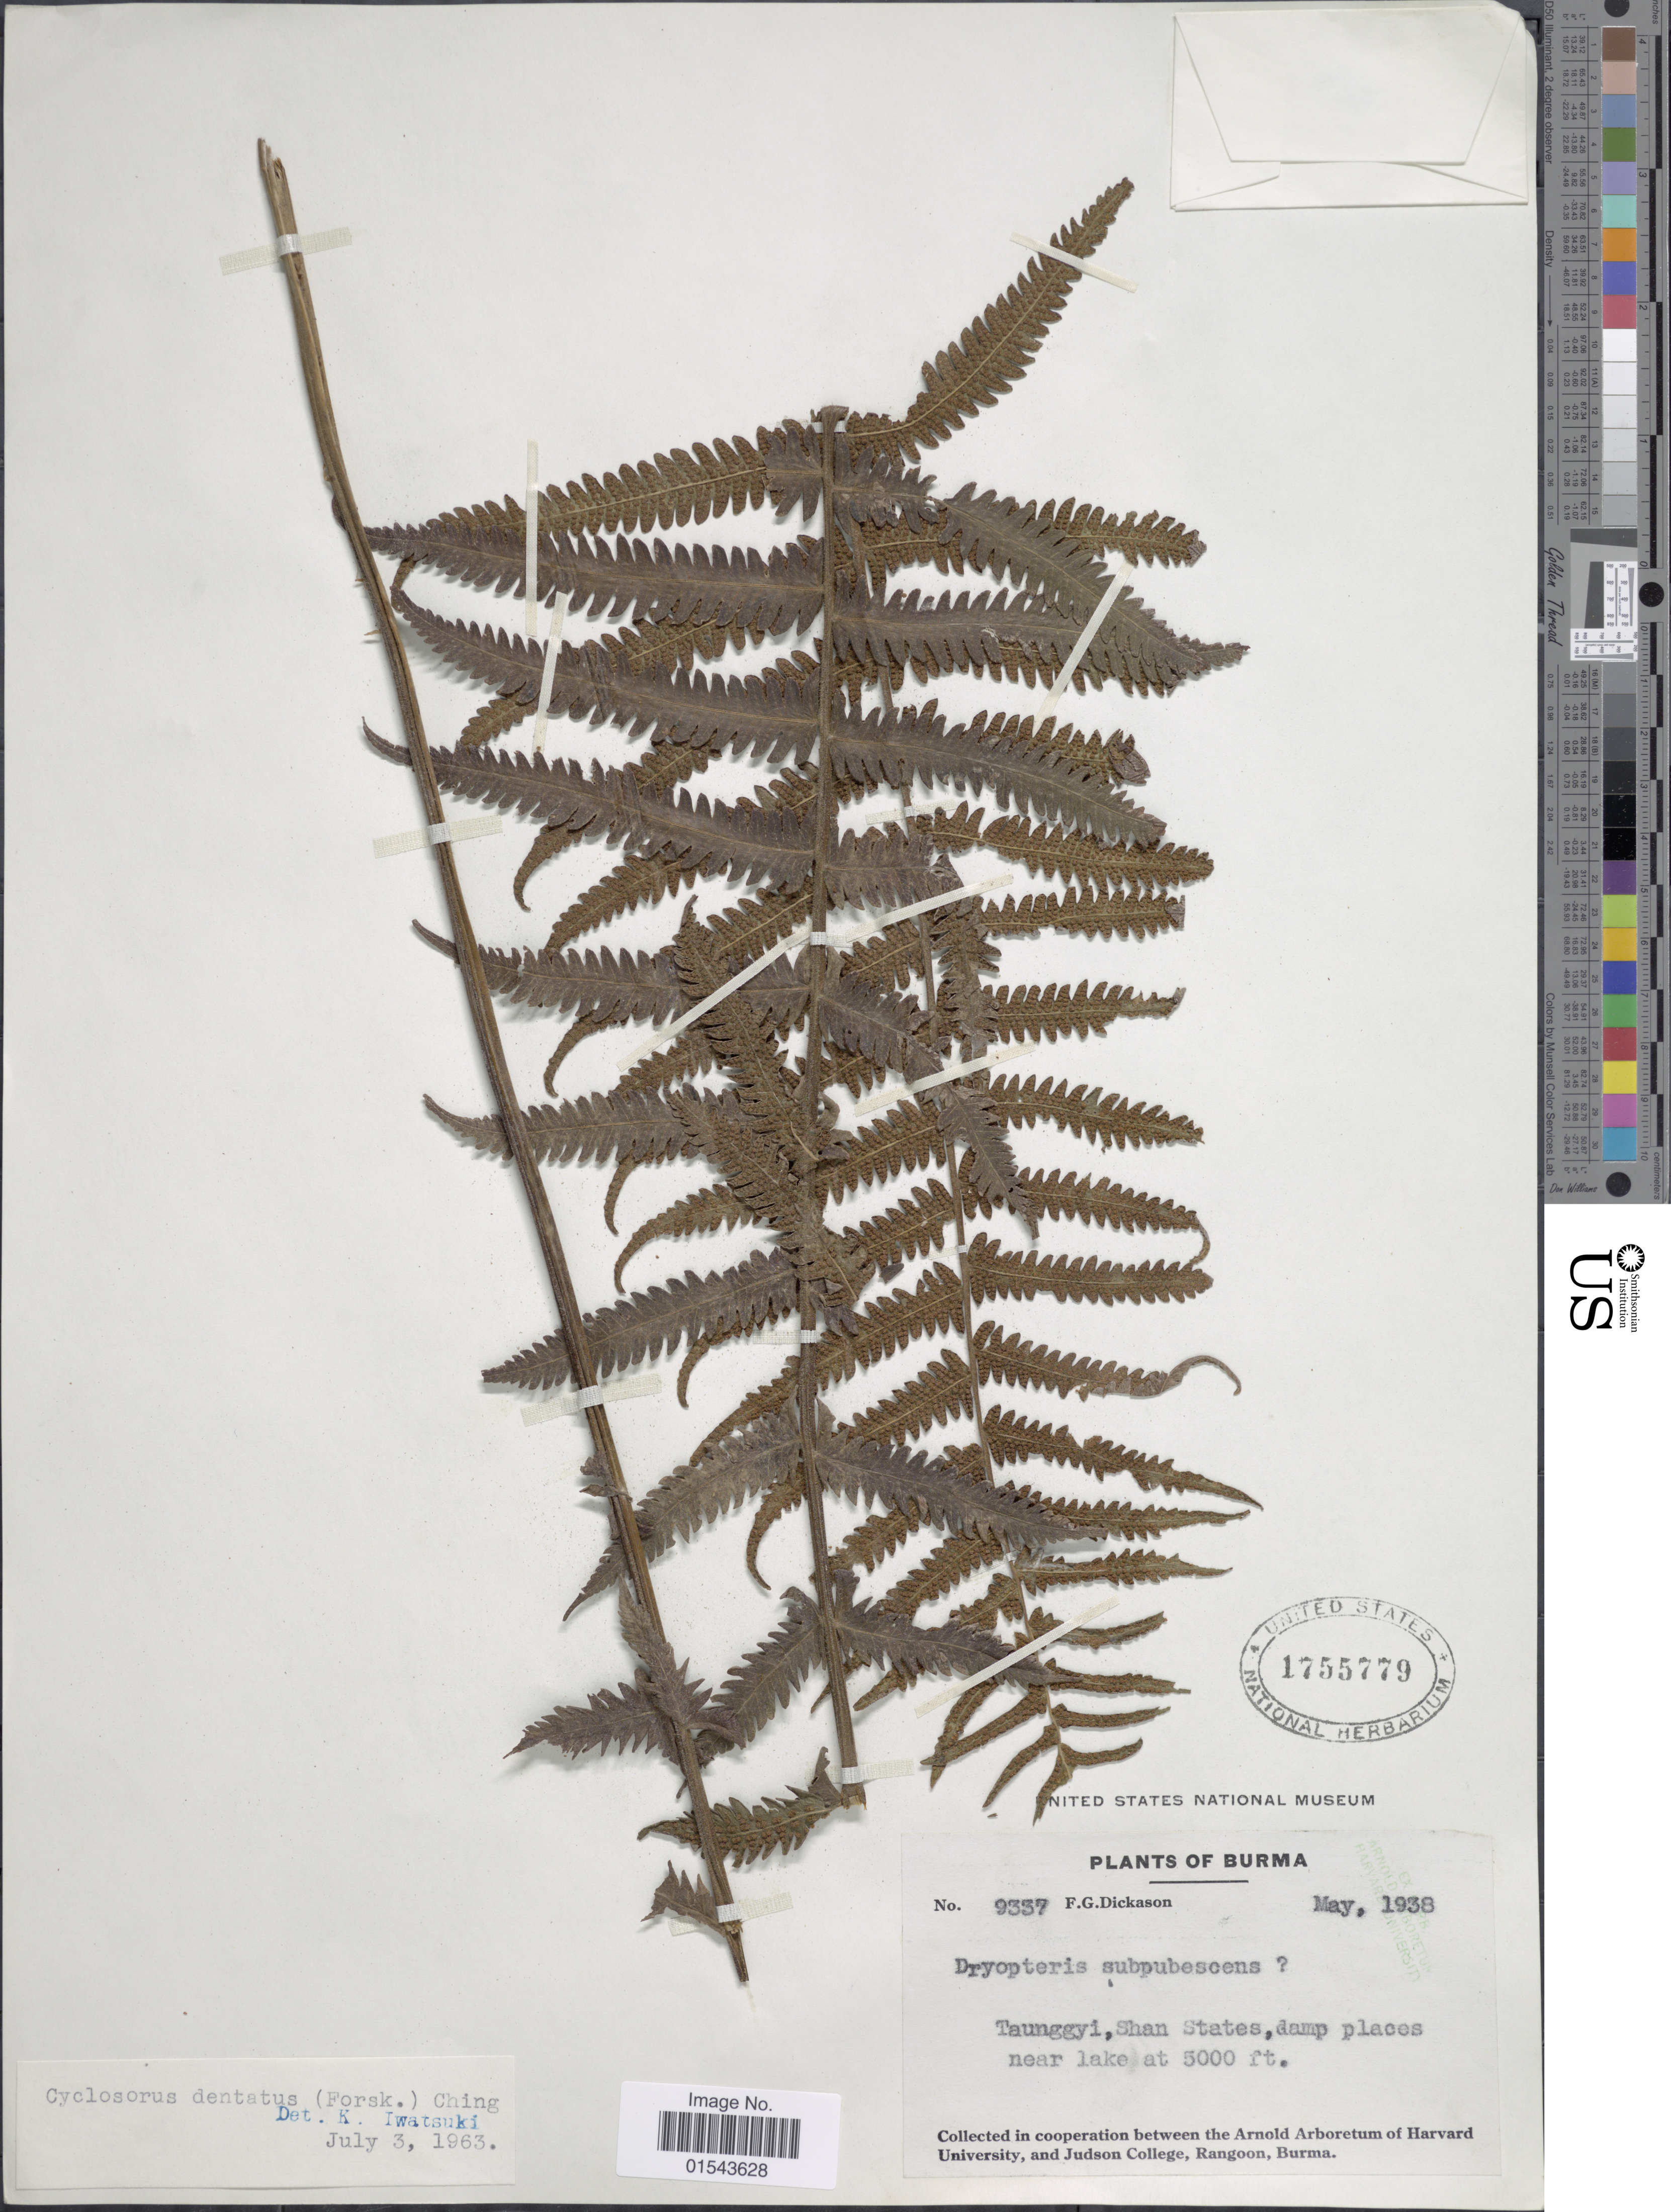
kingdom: Plantae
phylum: Tracheophyta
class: Polypodiopsida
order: Polypodiales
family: Thelypteridaceae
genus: Christella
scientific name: Christella dentata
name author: (Forssk.) Brownsey & Jermy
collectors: F. Dickason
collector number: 9337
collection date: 1938-05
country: Myanmar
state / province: Shan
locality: Burma. Taunggyi, Shan States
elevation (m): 1524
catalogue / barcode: US 1755779